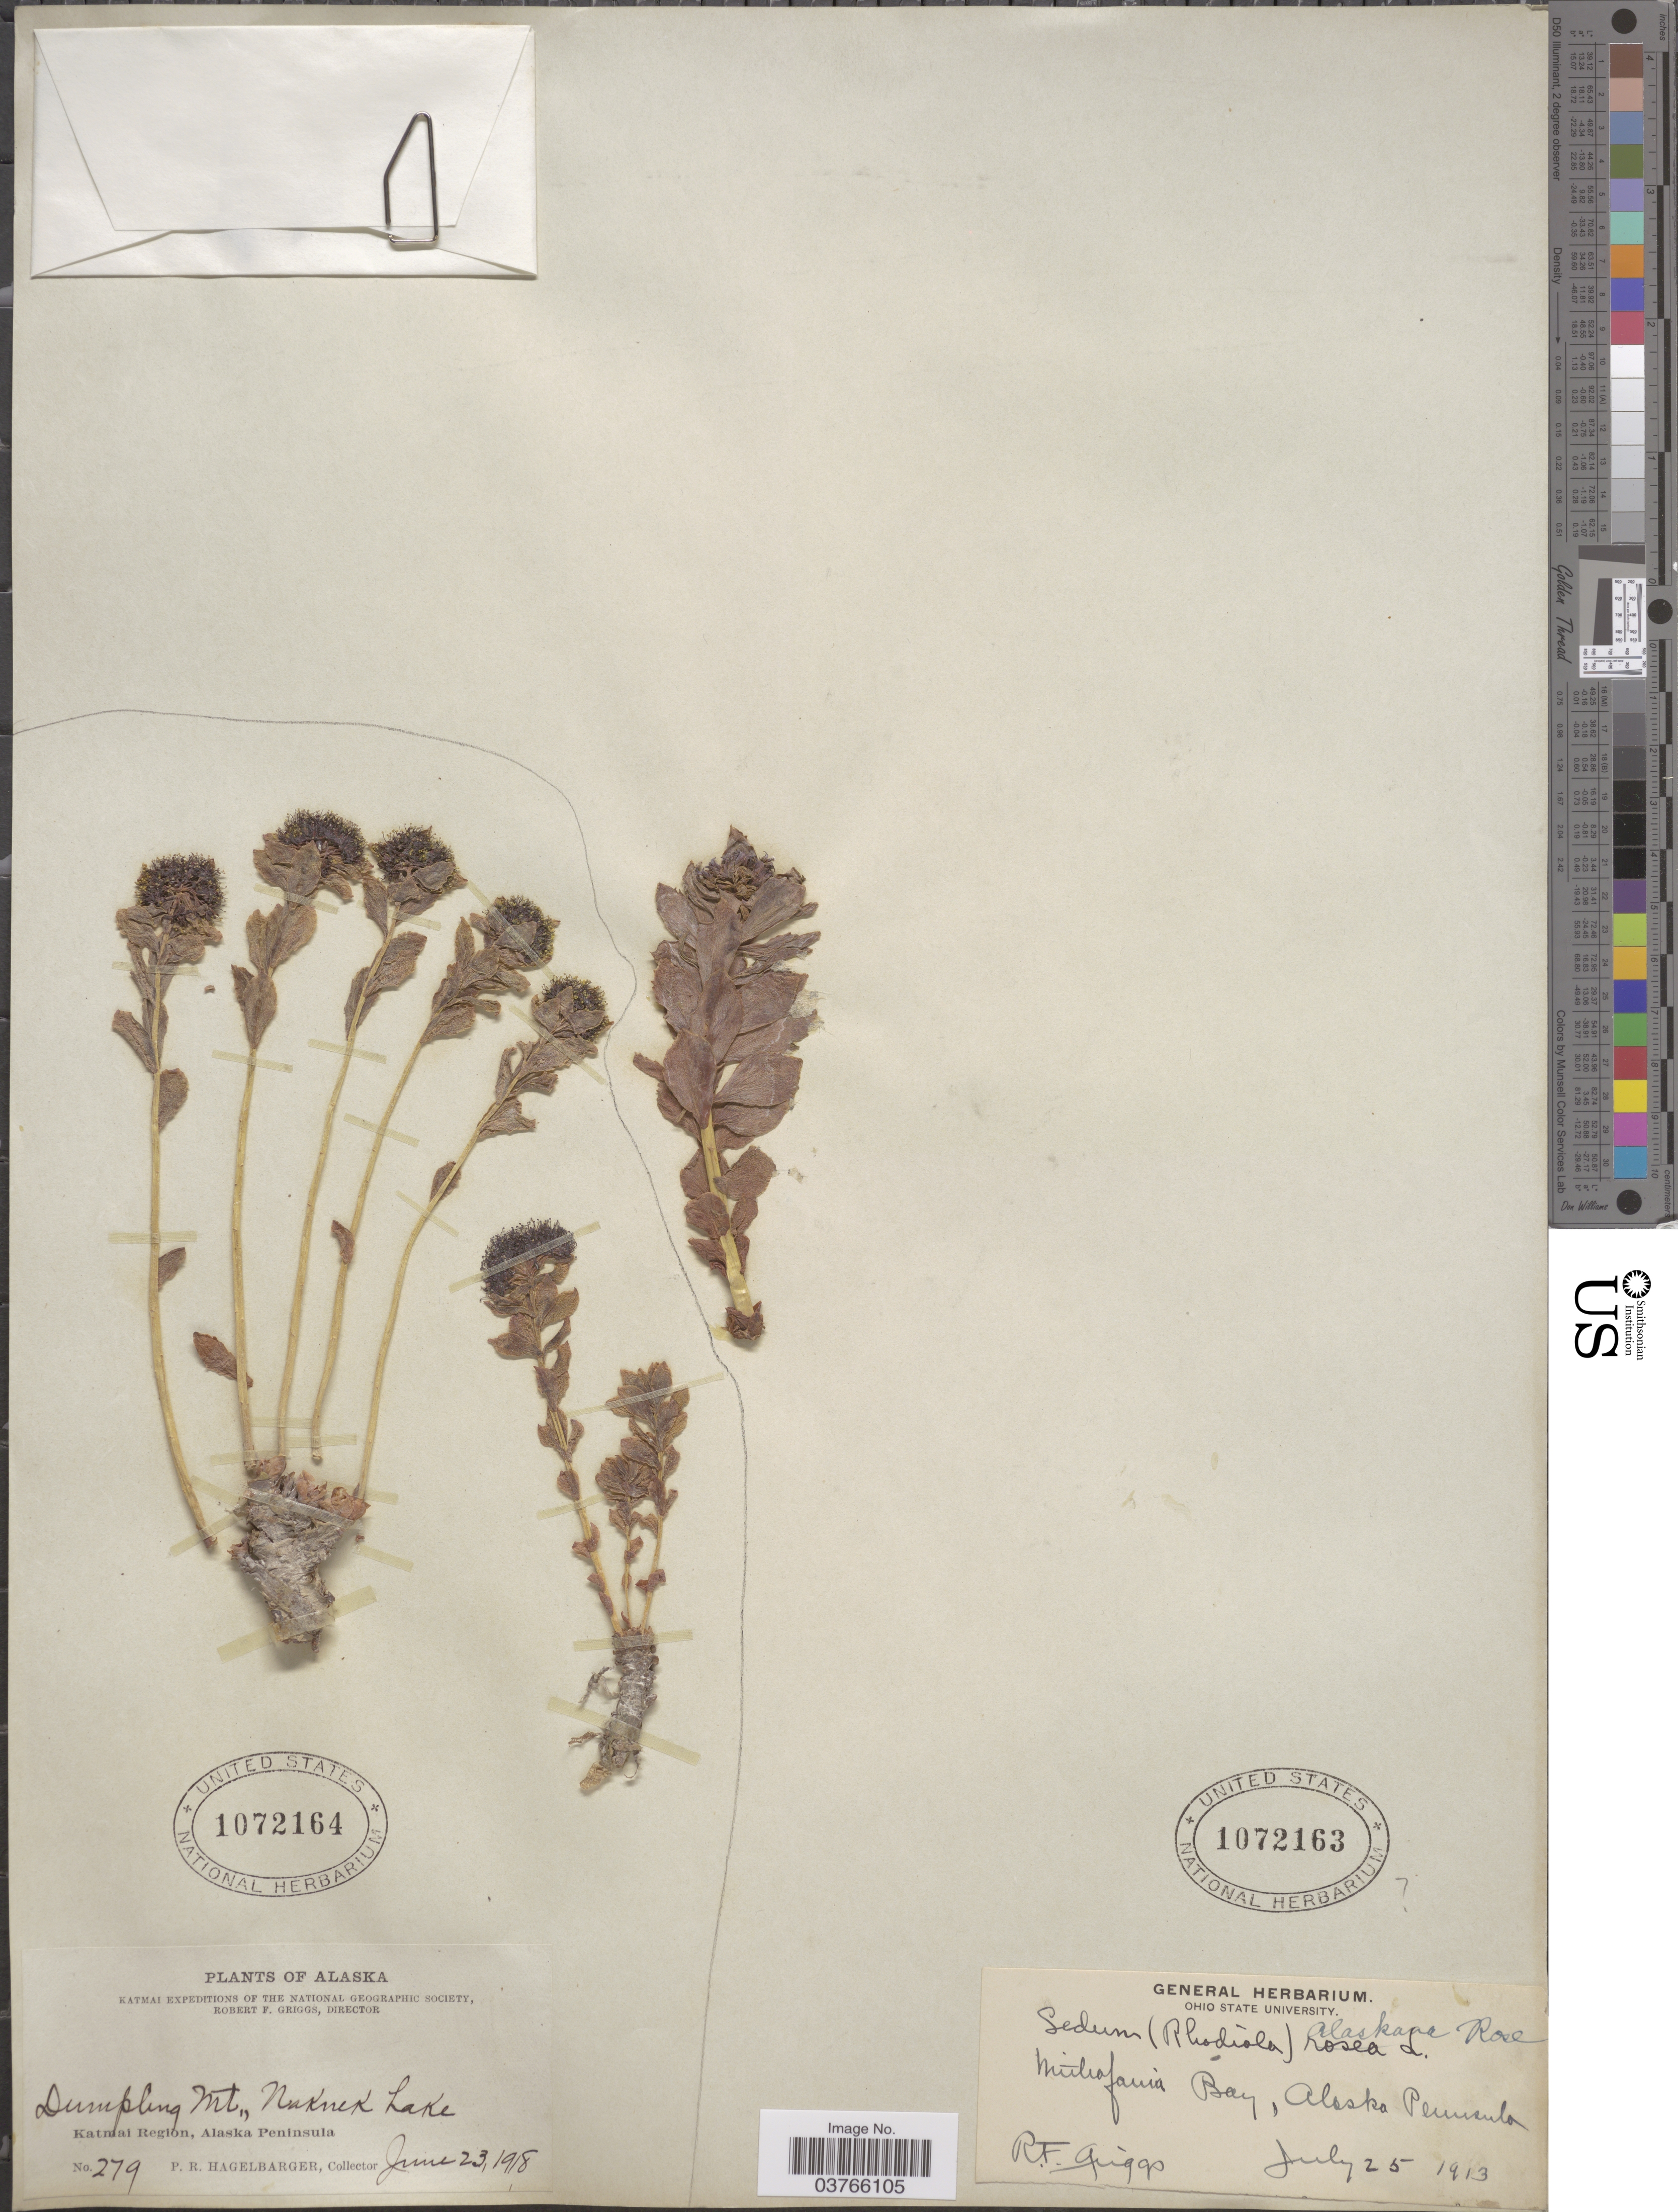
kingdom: Plantae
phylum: Tracheophyta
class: Magnoliopsida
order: Saxifragales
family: Crassulaceae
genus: Rhodiola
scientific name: Rhodiola integrifolia subsp. integrifolia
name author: Raf.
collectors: P. Hagelbarger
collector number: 279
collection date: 1918-06-23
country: United States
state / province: Alaska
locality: Dumpling Mt., Naknek Lake. Katmai Region, Alaska Peninsula.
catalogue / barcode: US 1072164-2